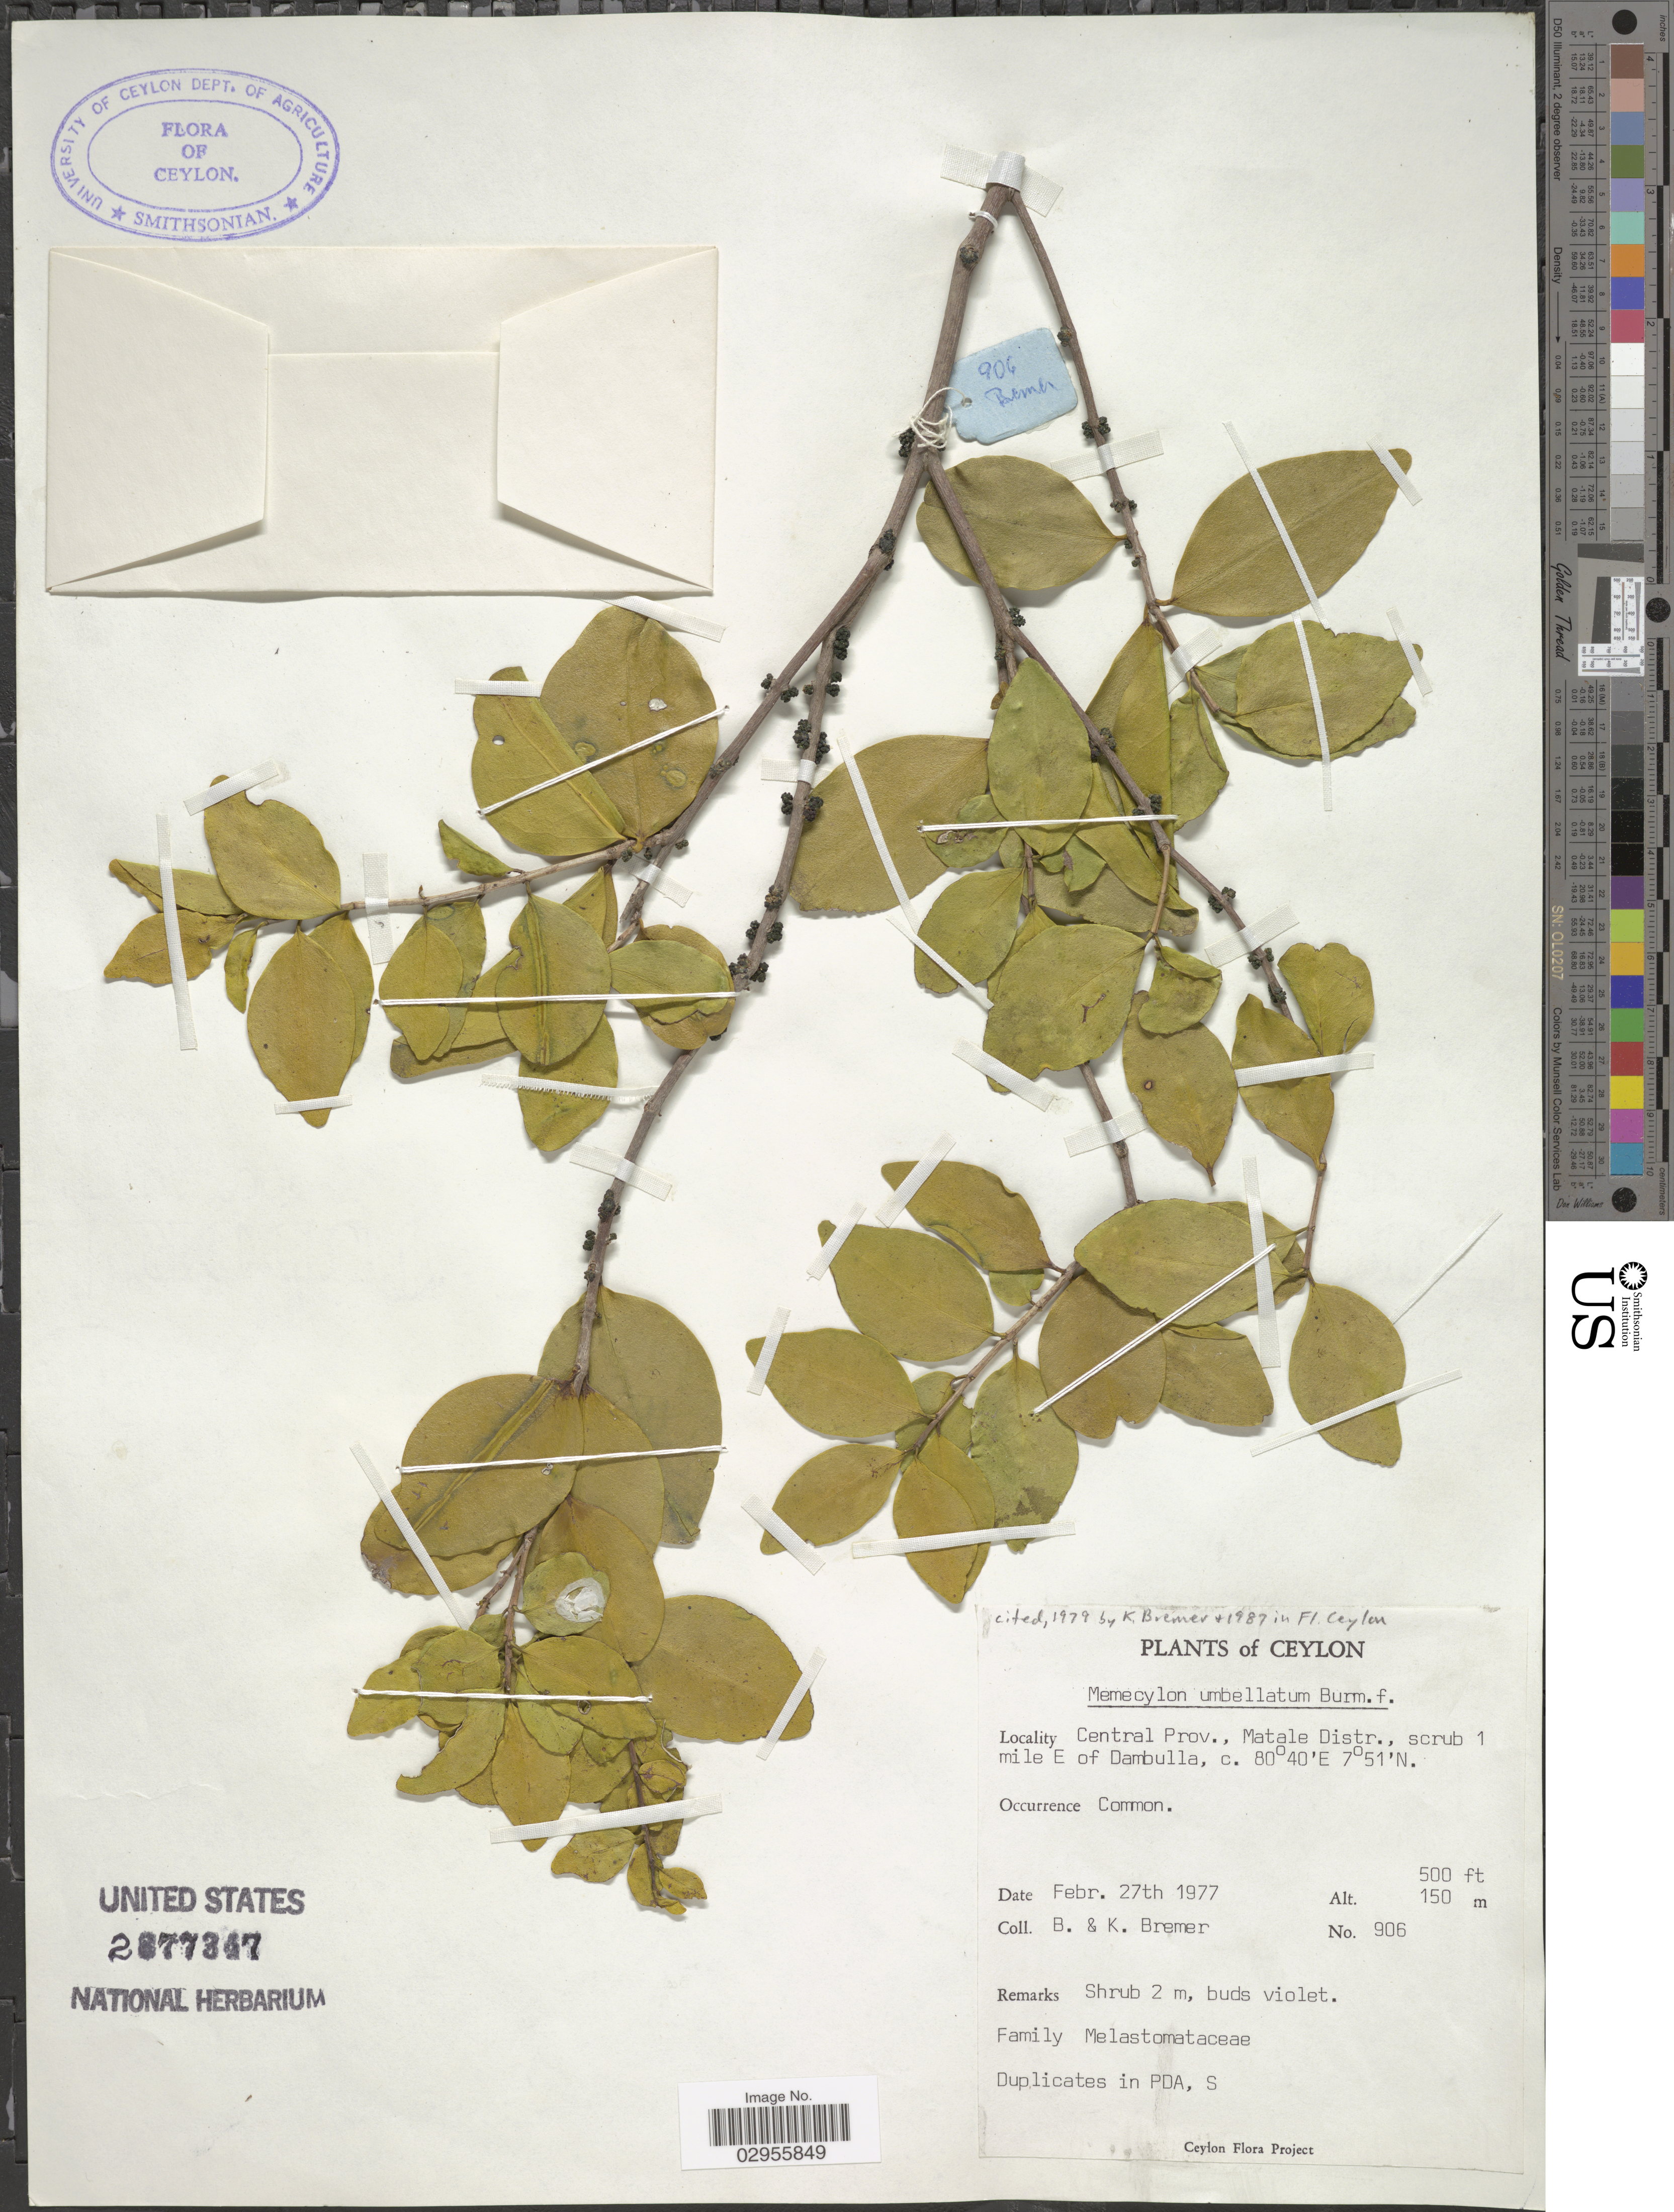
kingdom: Plantae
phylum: Tracheophyta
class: Magnoliopsida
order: Myrtales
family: Melastomataceae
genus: Memecylon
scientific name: Memecylon umbellatum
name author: Burm. f.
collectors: B. Bremer & K. Bremer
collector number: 906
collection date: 1977-02-27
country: Sri Lanka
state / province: Central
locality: Ceylon. Matale Distr., scrub 1 mile E of Dambulla.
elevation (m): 150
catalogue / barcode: US 2877347